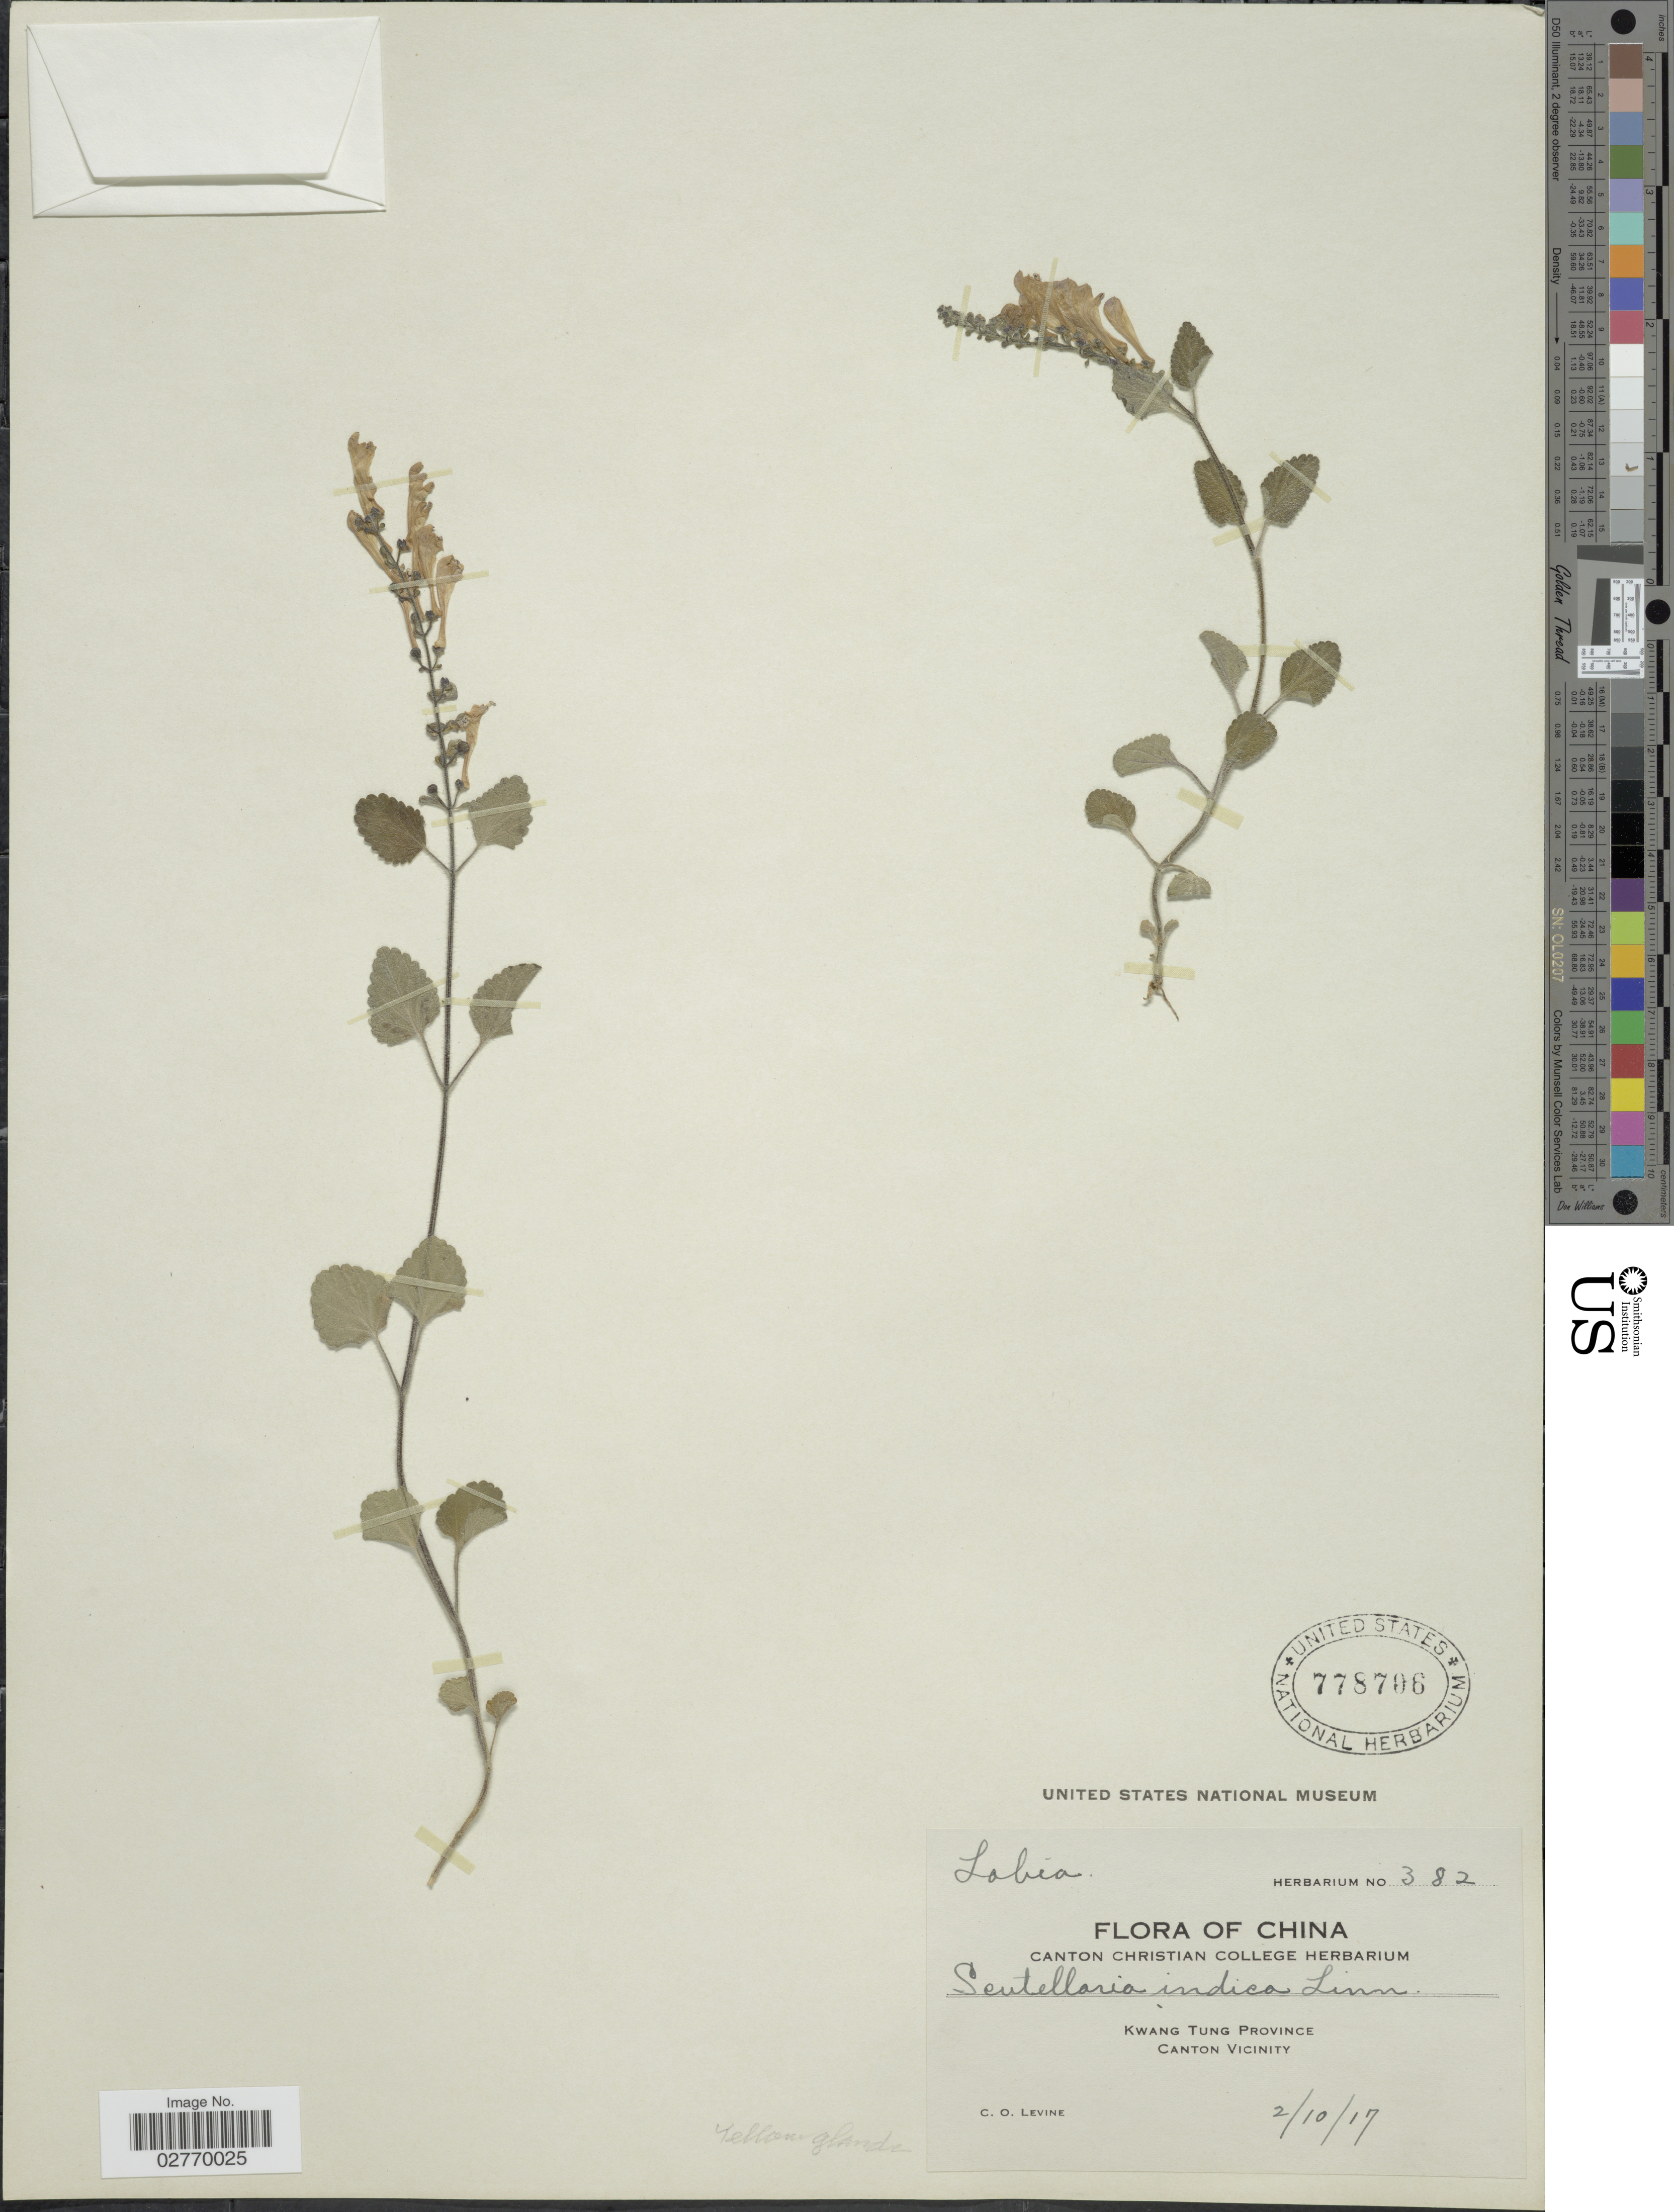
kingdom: Plantae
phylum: Tracheophyta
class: Magnoliopsida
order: Lamiales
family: Lamiaceae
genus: Scutellaria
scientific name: Scutellaria indica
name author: L.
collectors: C. O. Levine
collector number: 382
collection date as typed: Transcribed d/m/y: 2/10/17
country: China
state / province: Guangdong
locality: Kwang Tung Province. Canton Vicinity.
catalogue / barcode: US 778706